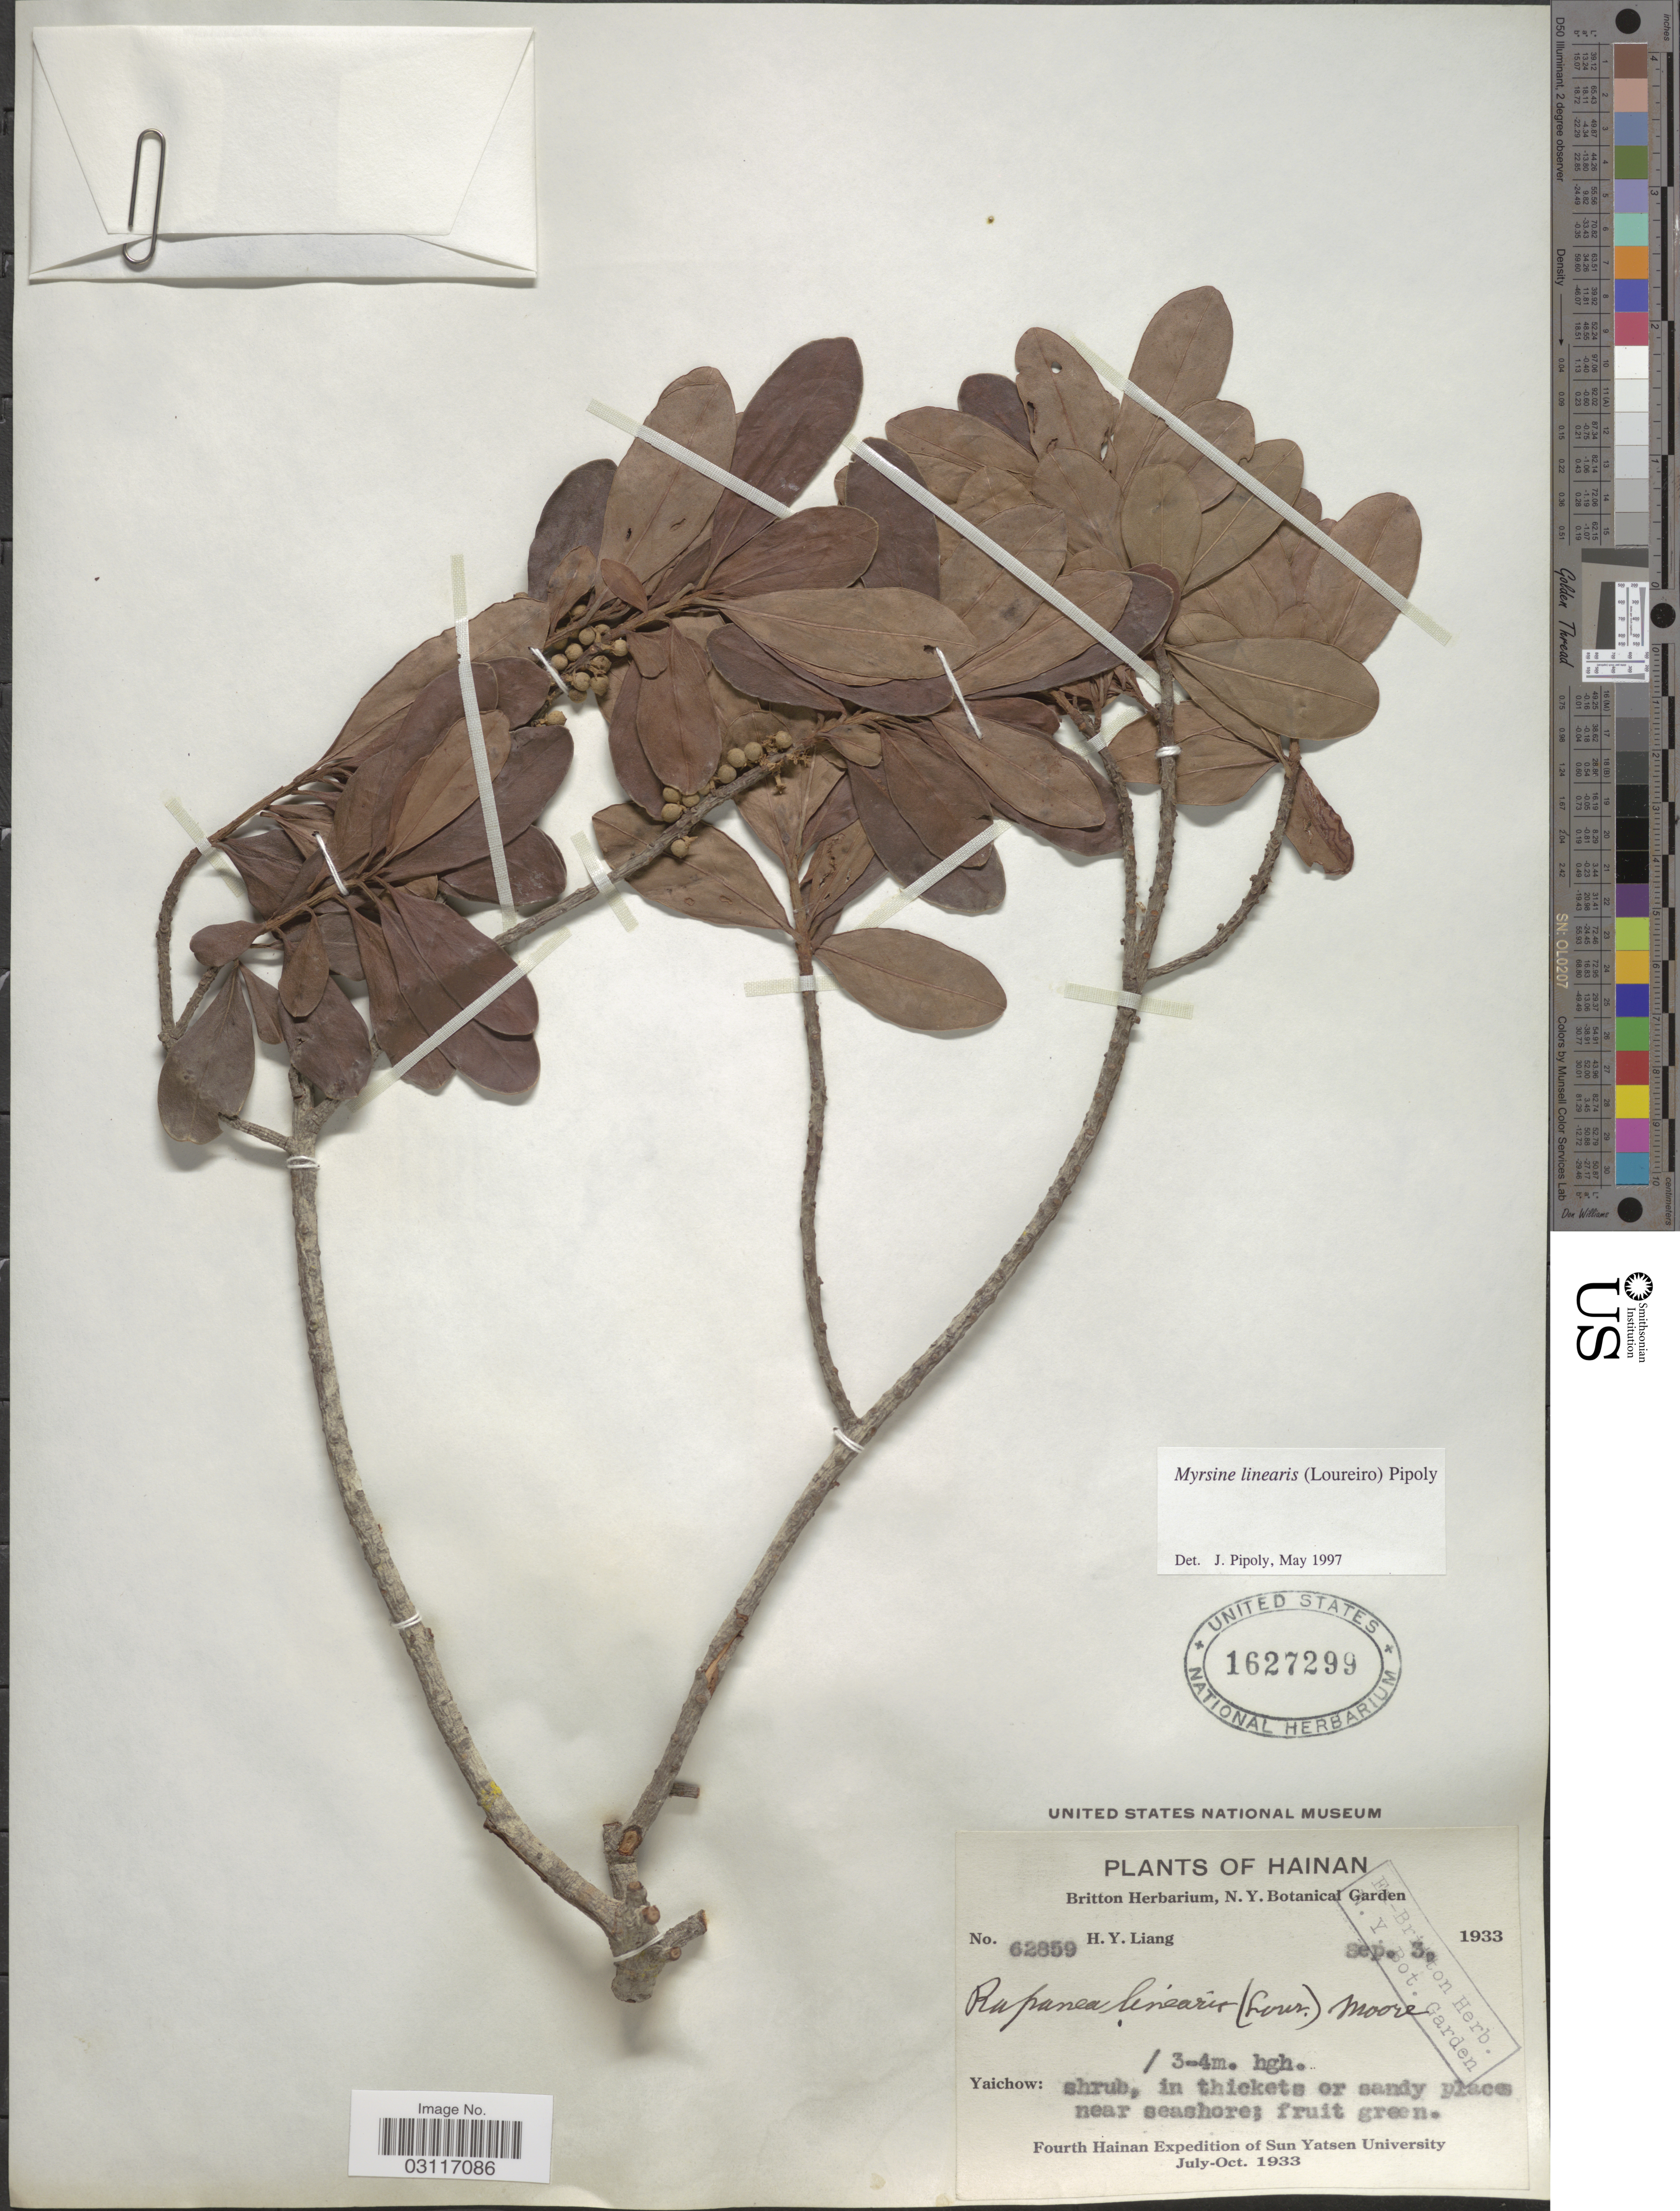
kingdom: Plantae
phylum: Tracheophyta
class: Magnoliopsida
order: Ericales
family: Primulaceae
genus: Myrsine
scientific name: Myrsine linearis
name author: (Lour.) Poir.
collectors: H. Y. Liang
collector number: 62859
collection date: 1933-09-03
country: China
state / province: Hainan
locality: Yaichow: shrub, in thickets or sandy places near seashore.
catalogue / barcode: US 1627299